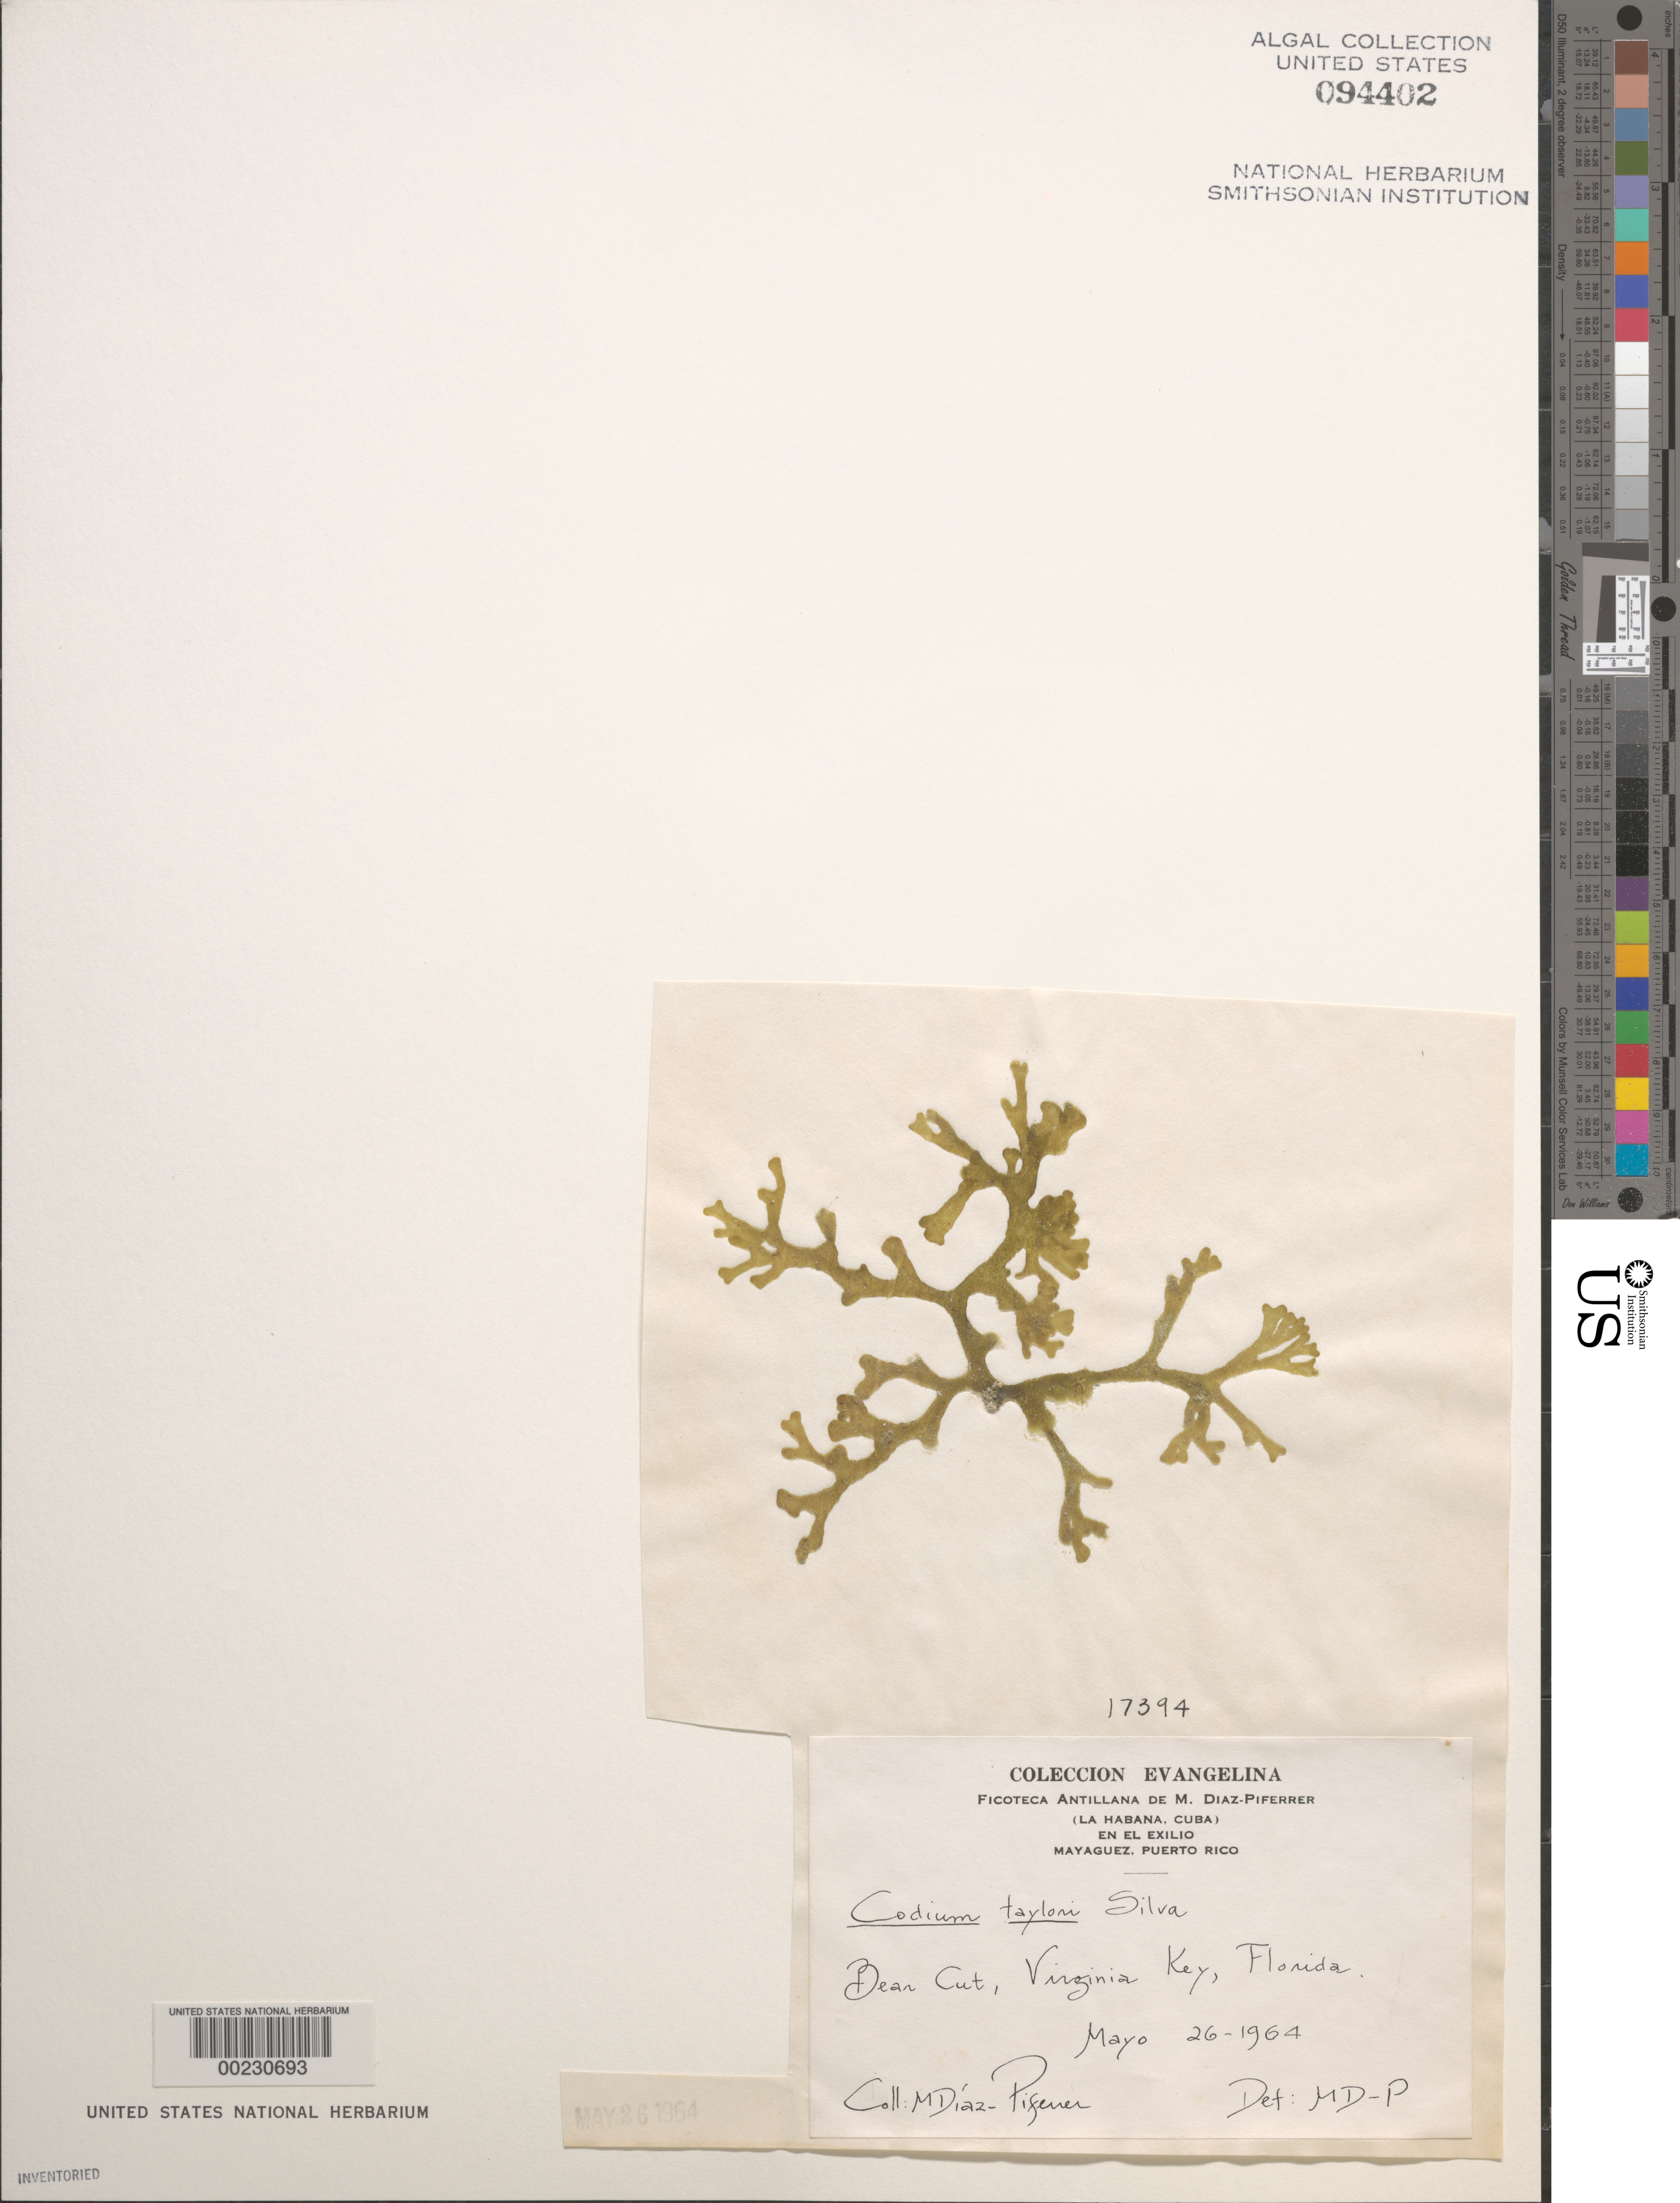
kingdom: Plantae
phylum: Chlorophyta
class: Ulvophyceae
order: Bryopsidales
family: Codiaceae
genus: Codium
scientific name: Codium taylorii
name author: P.C. Silva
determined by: Diaz-Piferrer, M.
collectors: M. Diaz-Piferrer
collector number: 17394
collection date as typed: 26 May 1964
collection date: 1964-05-26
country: United States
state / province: Florida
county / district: Miami-Dade County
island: Virginia Key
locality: Bear Cut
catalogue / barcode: US 94402